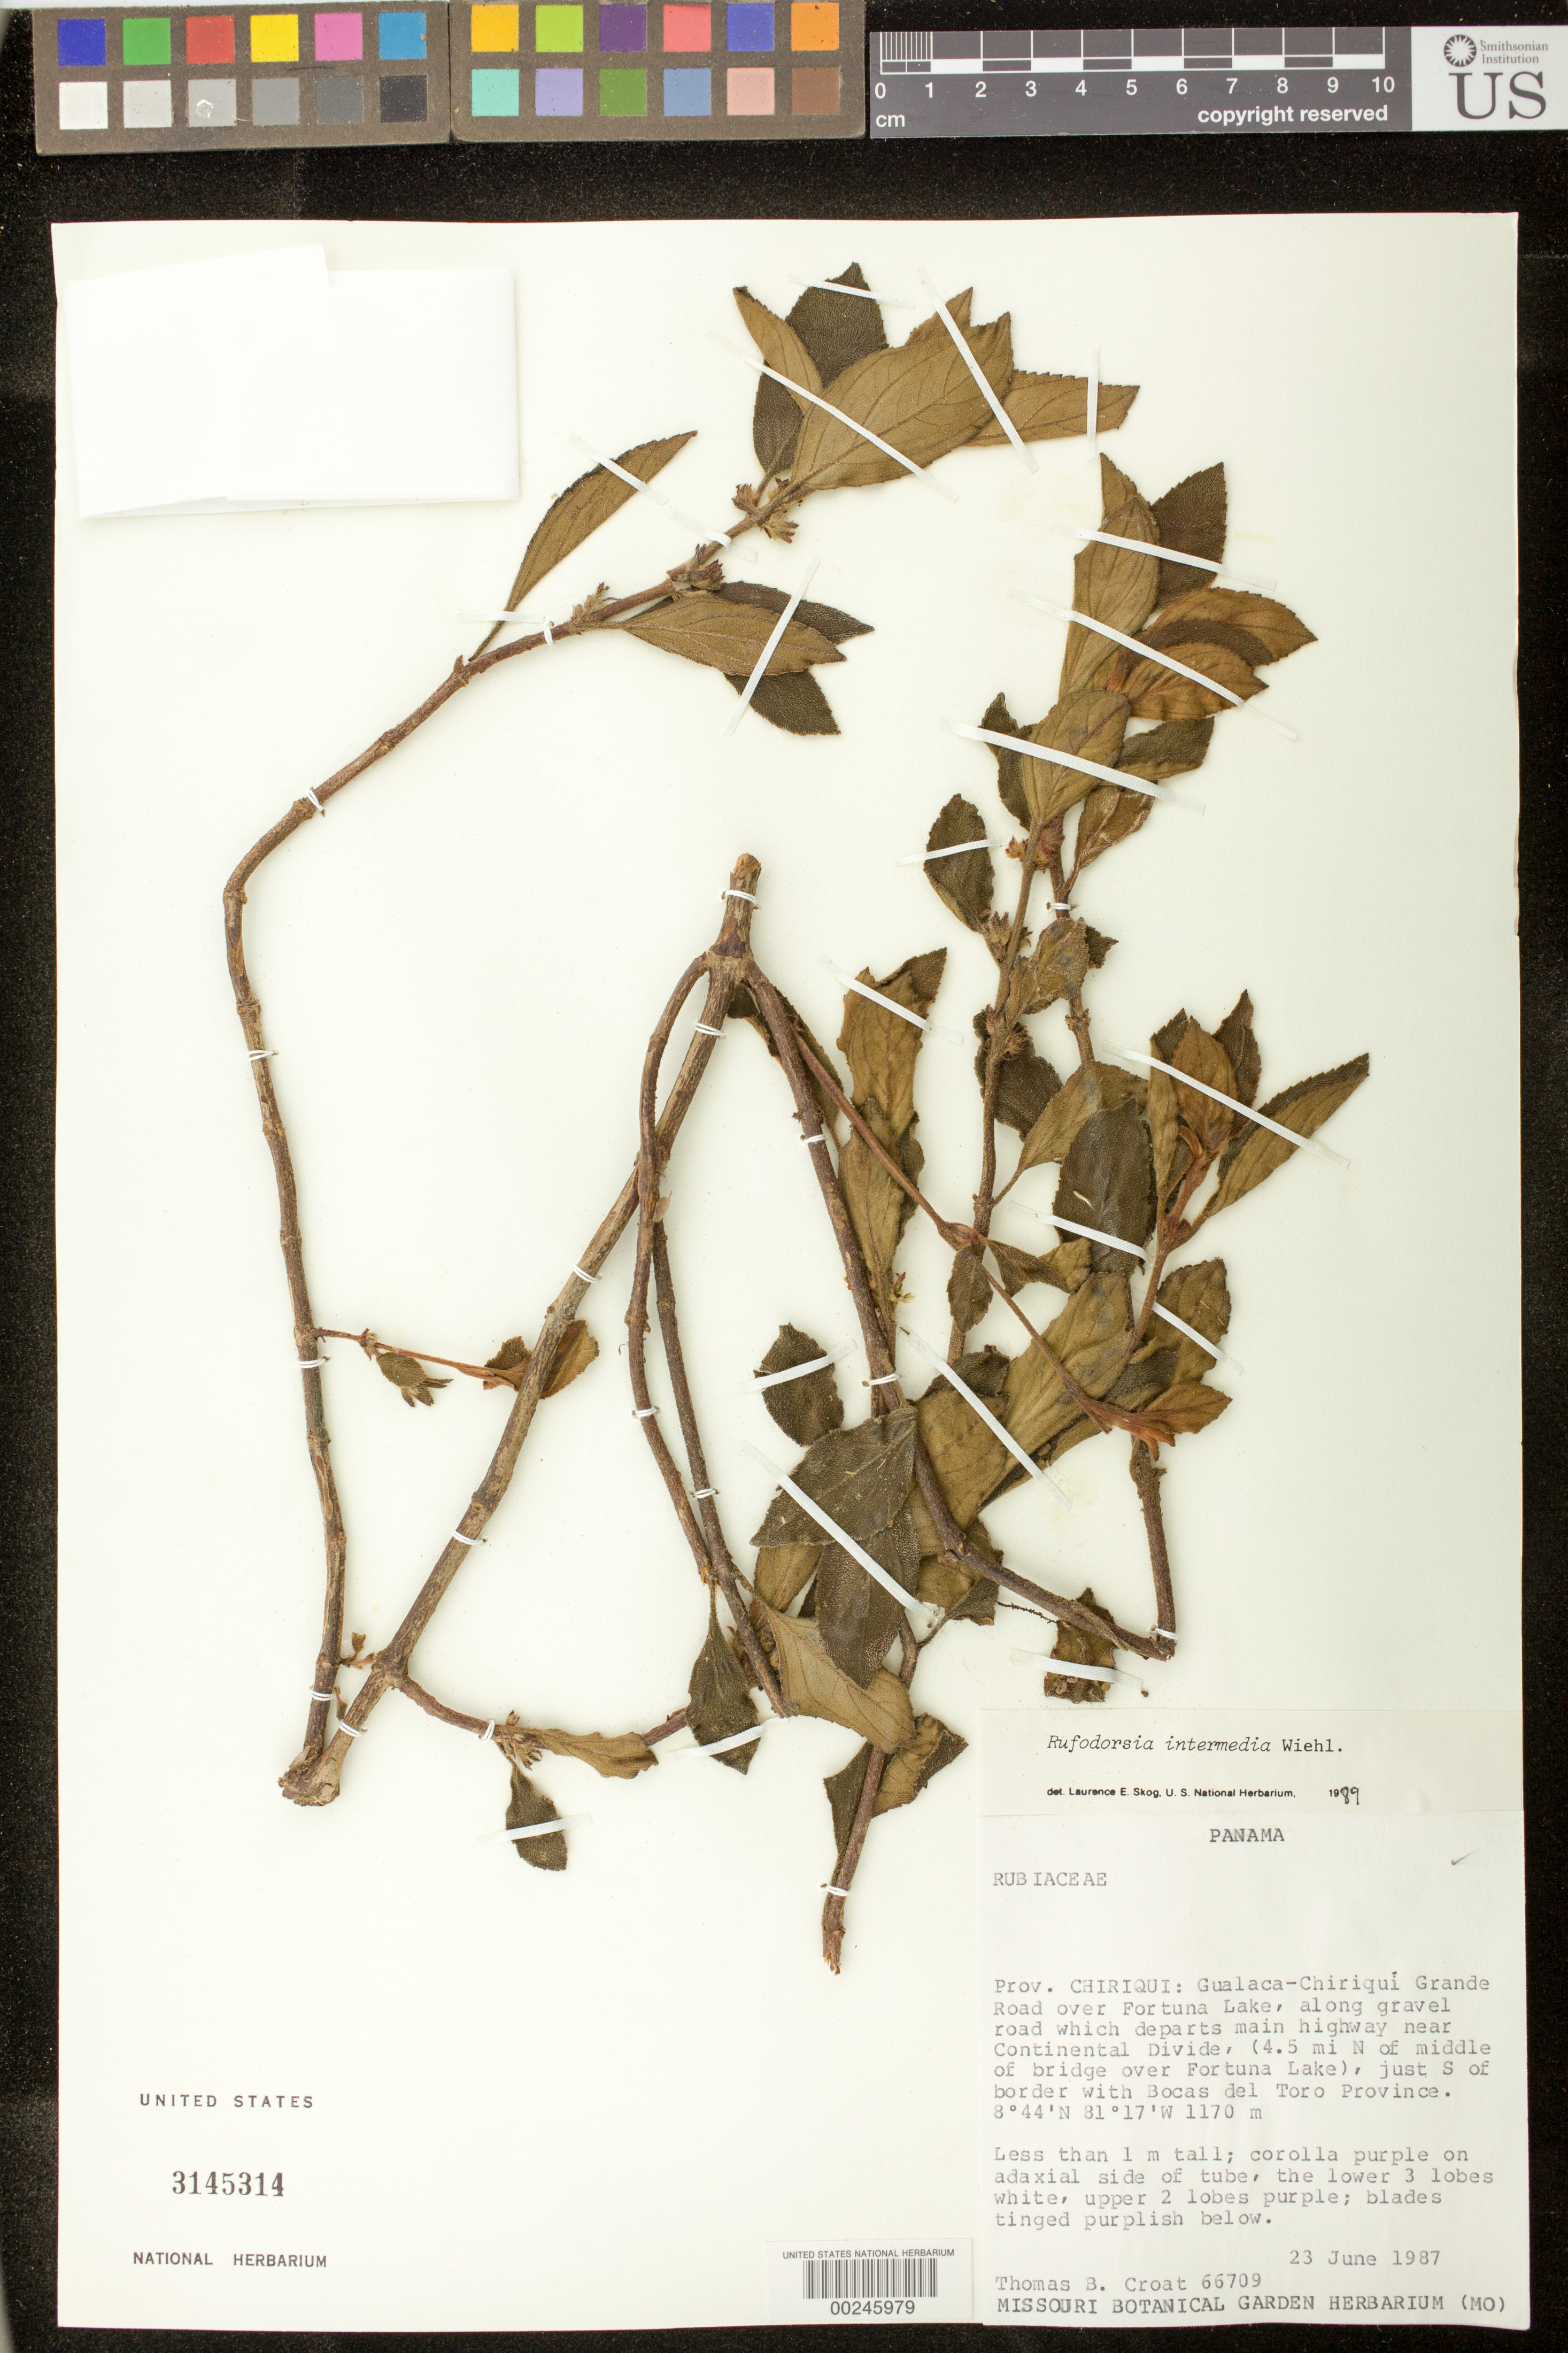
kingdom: Plantae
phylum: Tracheophyta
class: Magnoliopsida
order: Lamiales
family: Gesneriaceae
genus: Rufodorsia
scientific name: Rufodorsia intermedia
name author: Wiehler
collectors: T. B. Croat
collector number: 66709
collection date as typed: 23 Jun 1987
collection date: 1987-06-23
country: Panama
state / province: Chiriquí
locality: Gualaca-Chiriqui Grande rd over Fortuna Lake, along gravel rd which departs main hwy near cont div, just S of border ...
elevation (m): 1170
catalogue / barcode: US 3145314